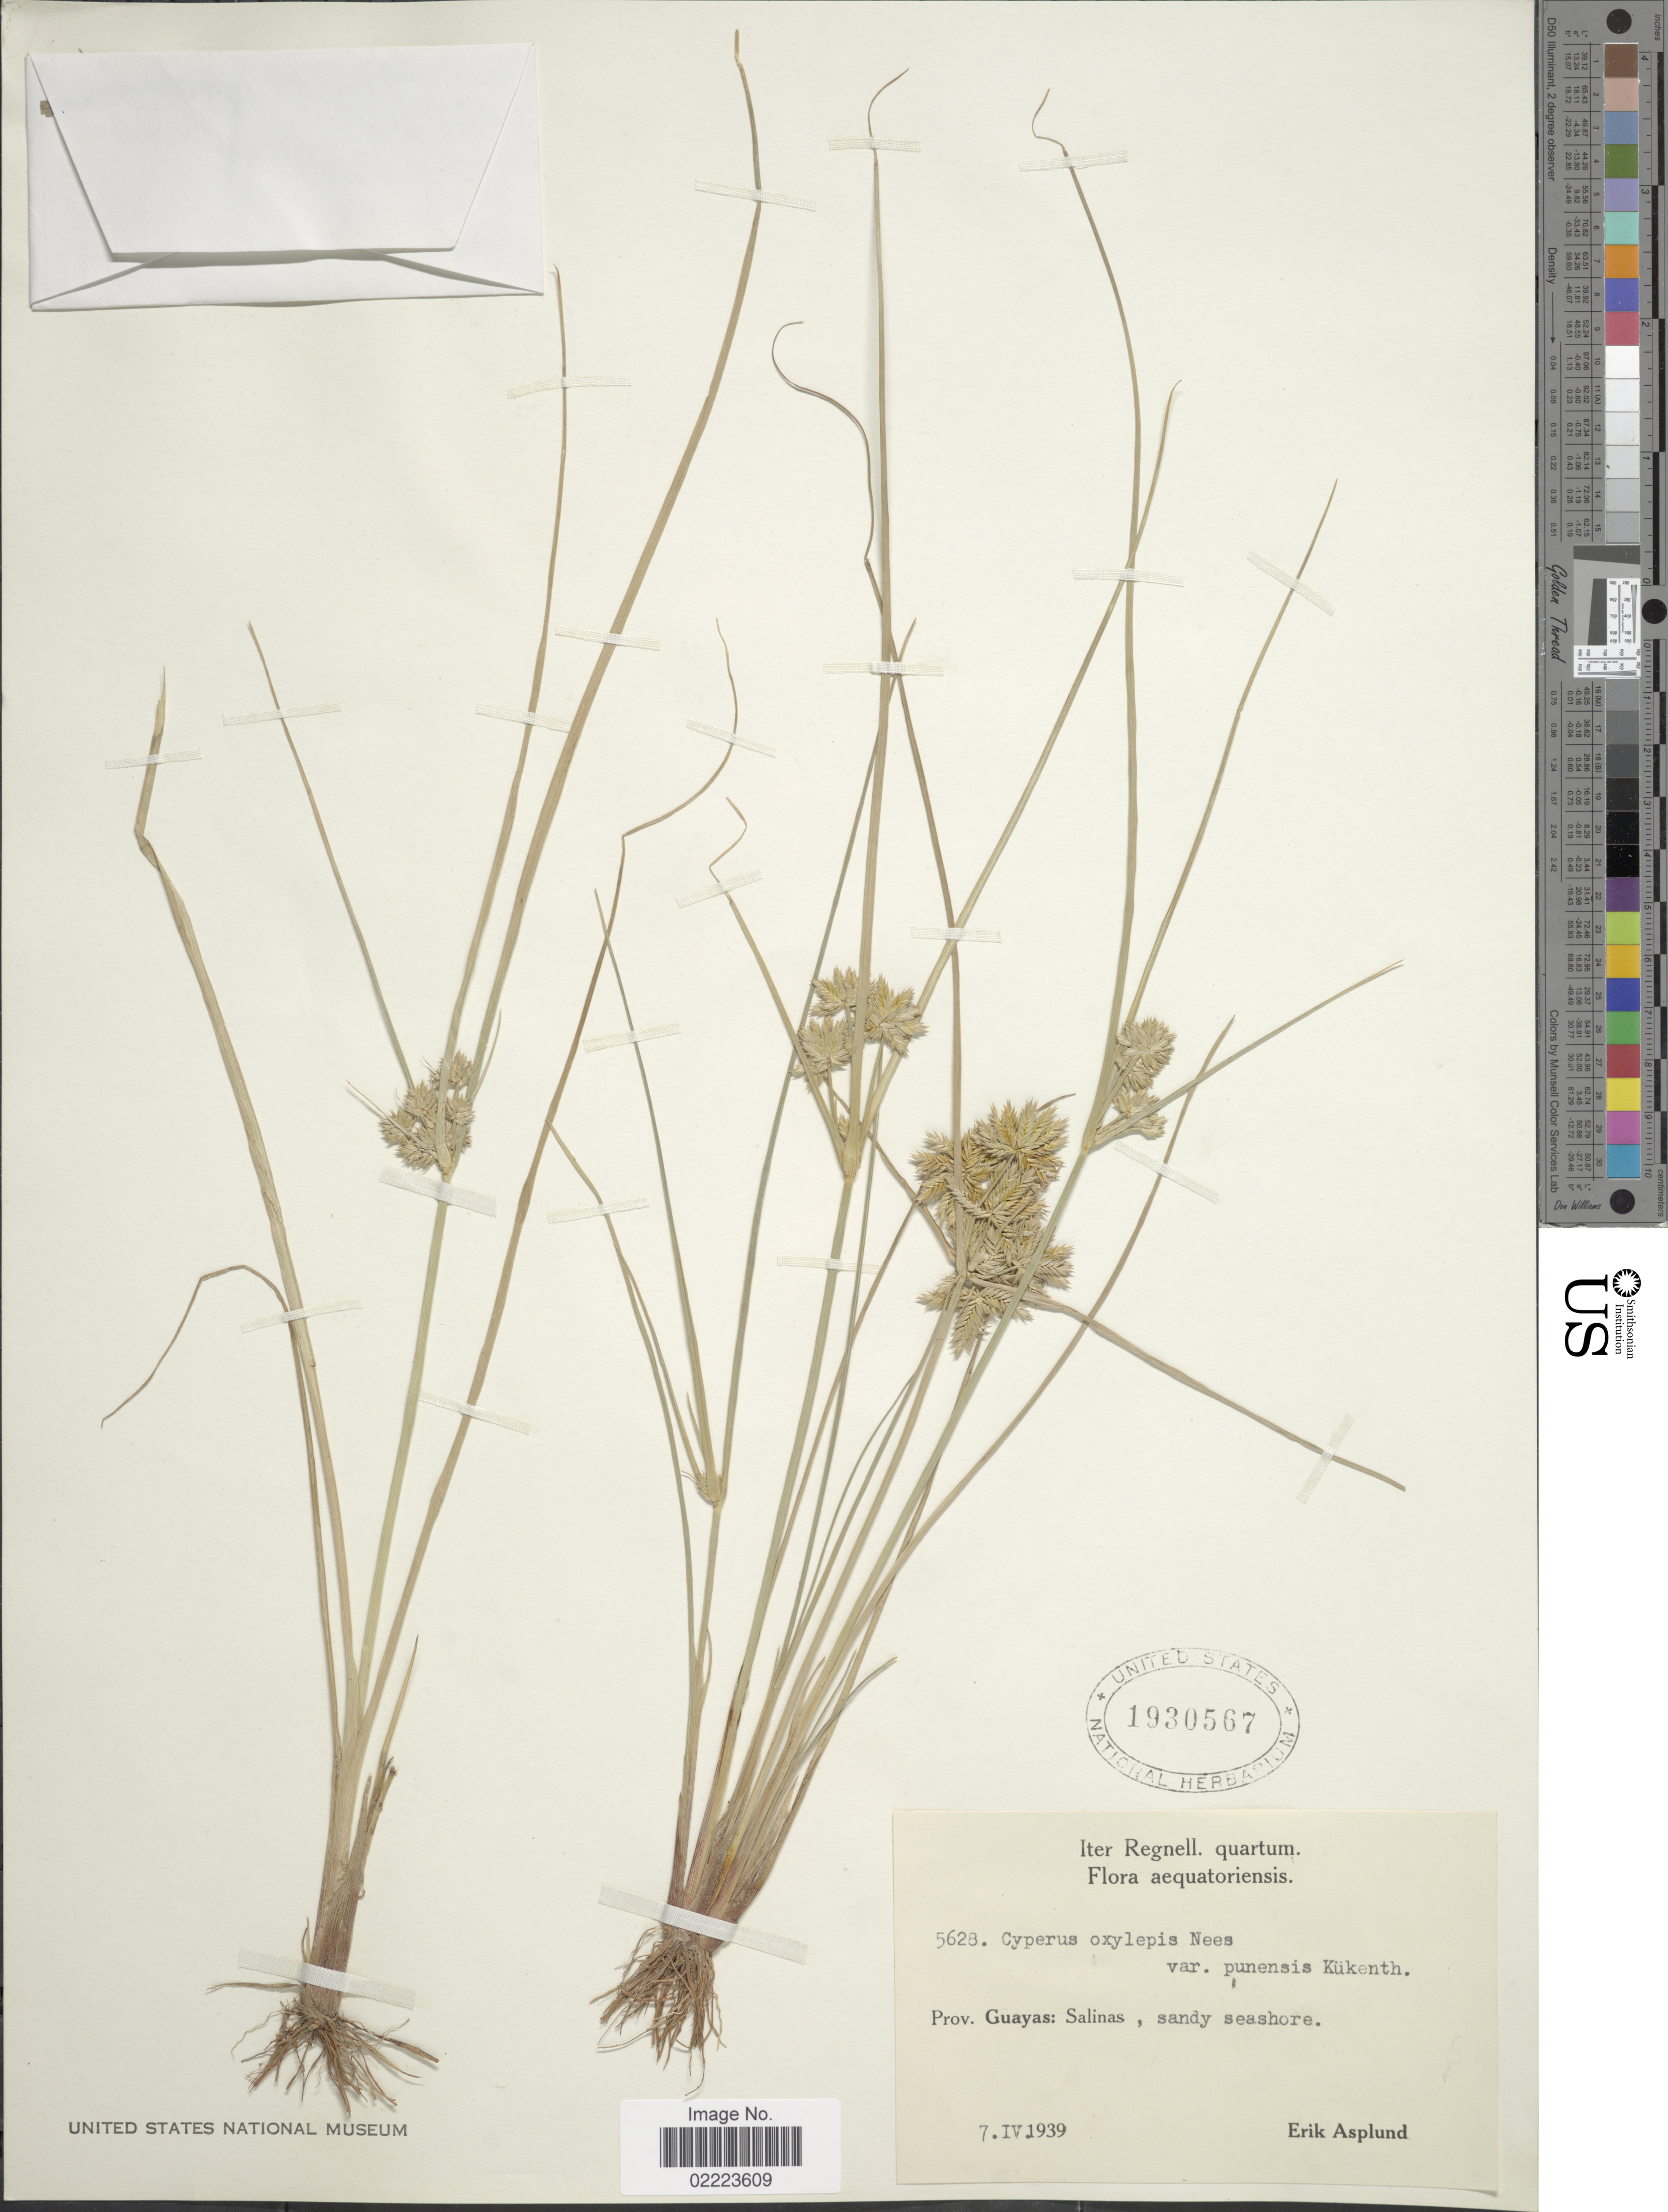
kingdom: Plantae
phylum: Tracheophyta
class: Liliopsida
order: Poales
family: Cyperaceae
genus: Cyperus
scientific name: Cyperus oxylepis var. punensis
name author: Kük. in Engl.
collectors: E. Asplund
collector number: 5628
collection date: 1939-04-07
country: Ecuador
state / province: Guayas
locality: Prov. Guayas: Salinas, sandy seashore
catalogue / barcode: US 1930567